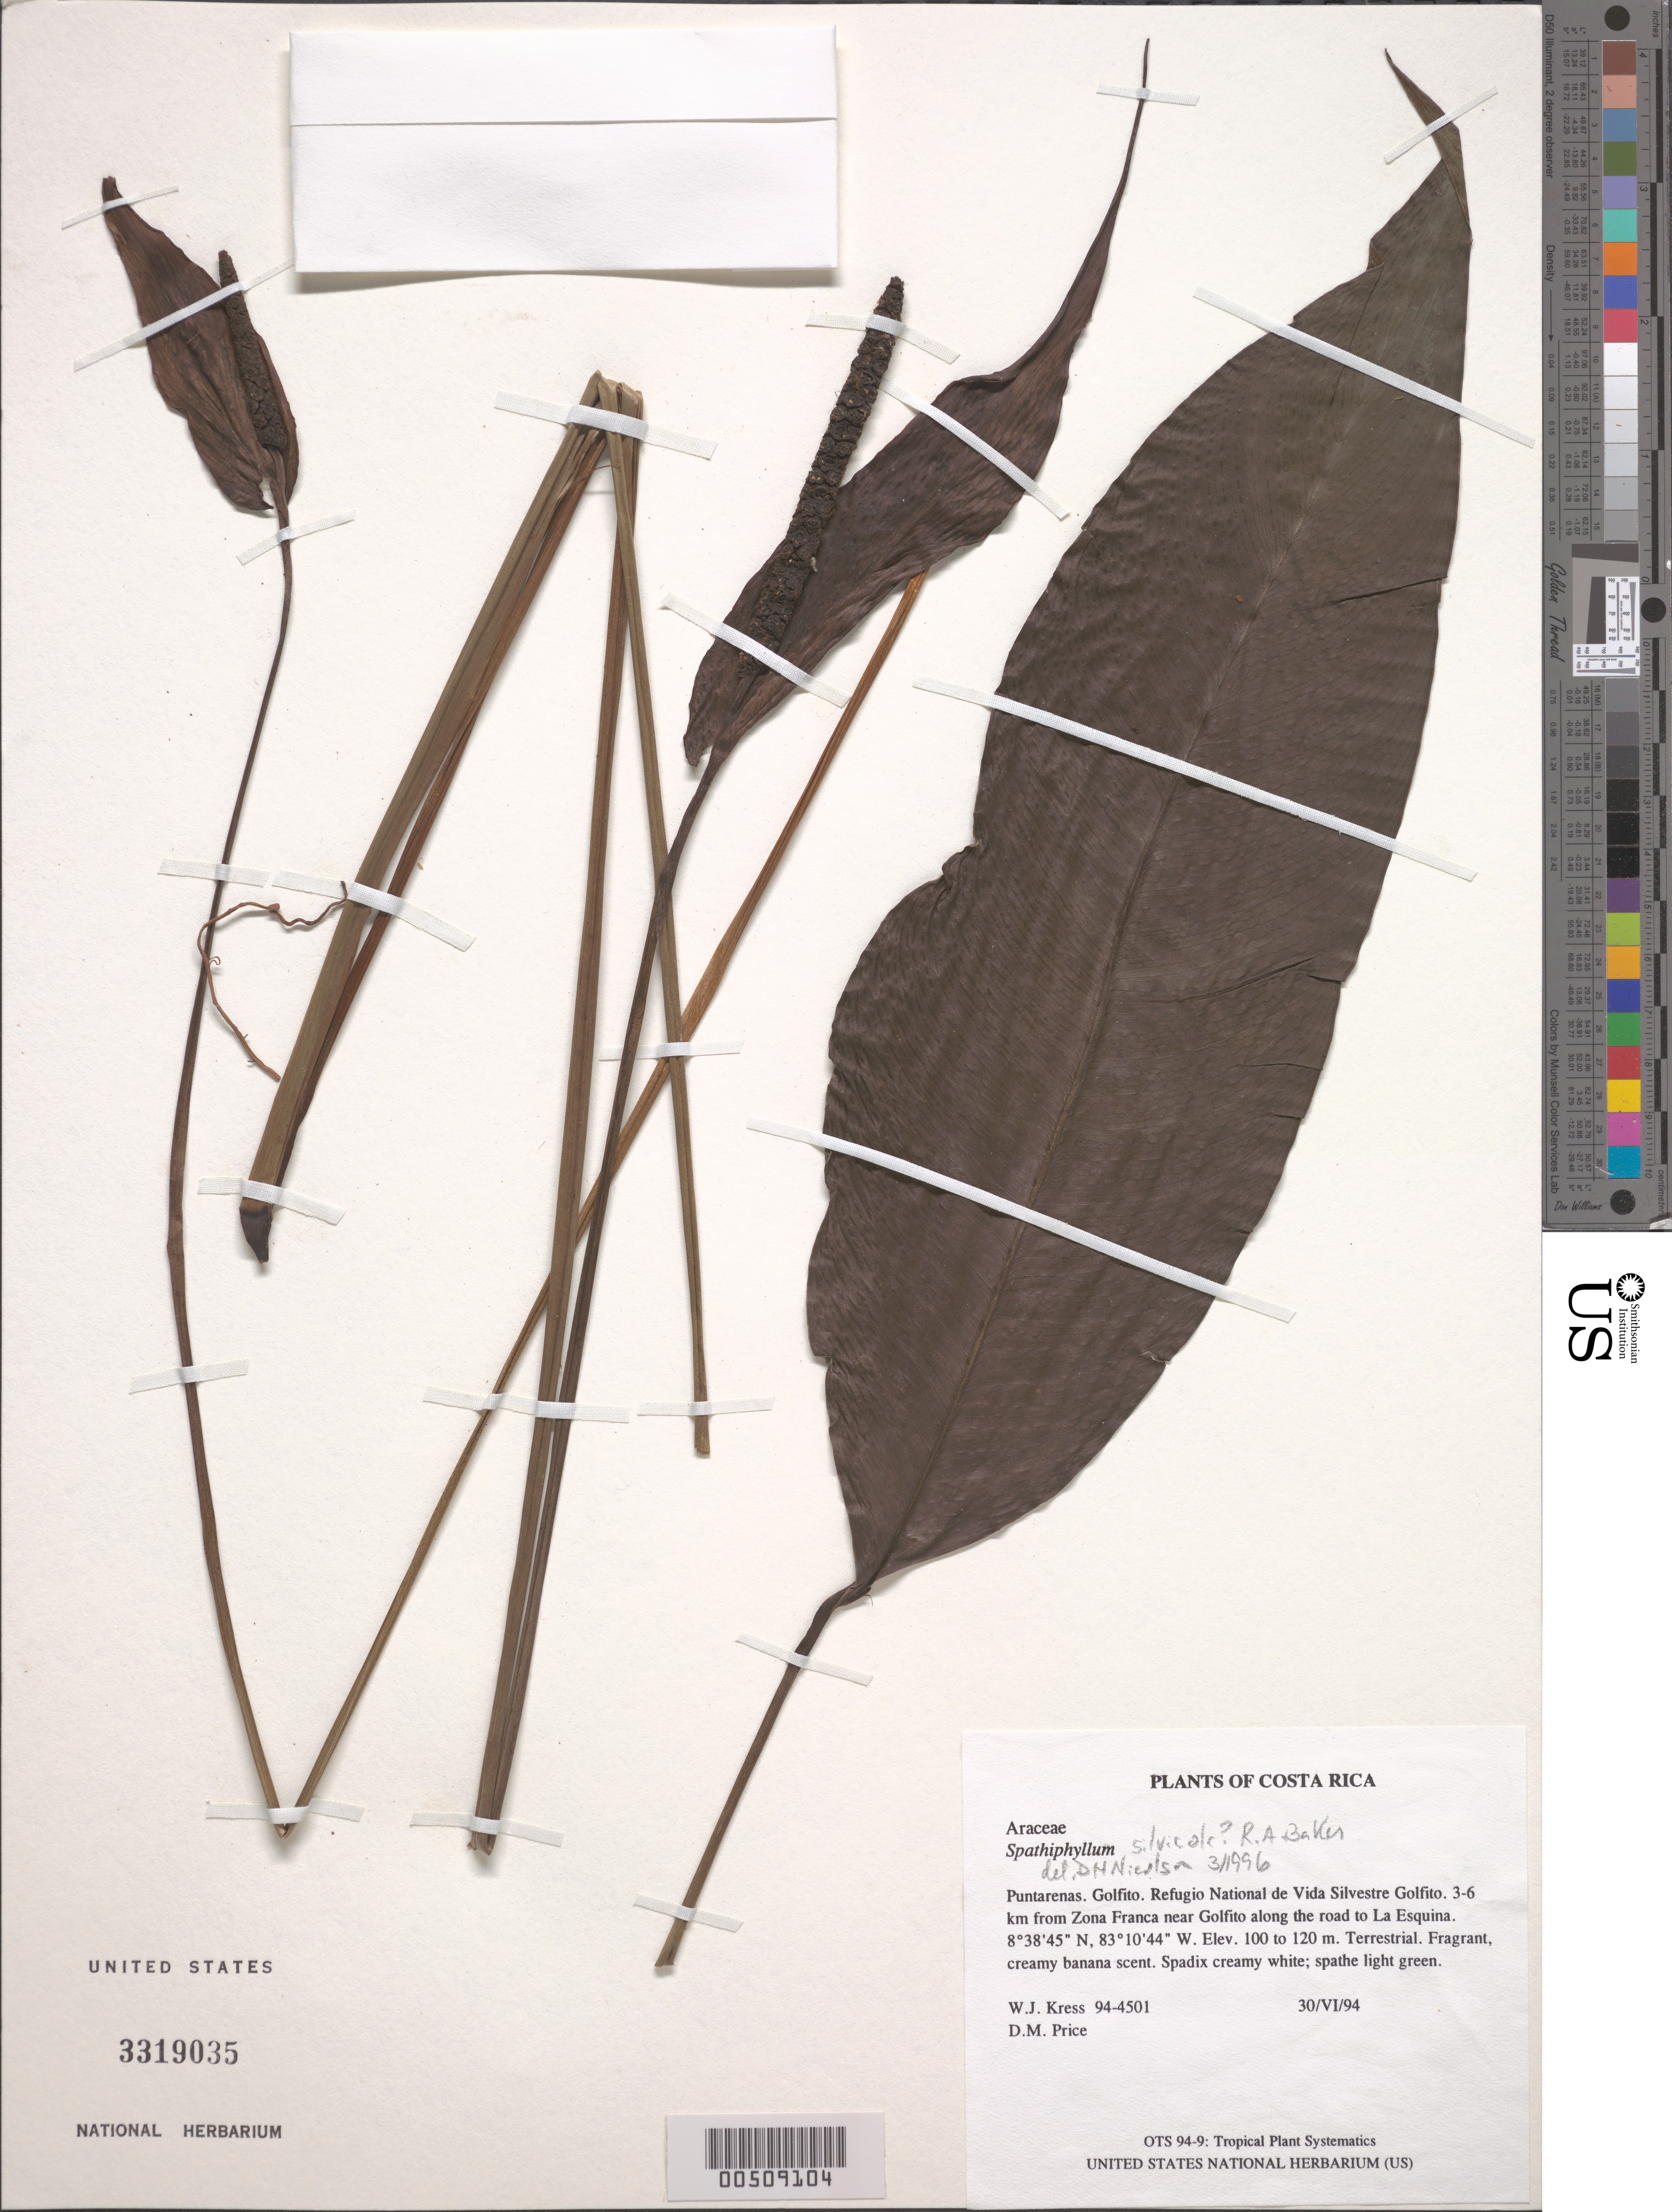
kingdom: Plantae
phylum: Tracheophyta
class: Liliopsida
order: Alismatales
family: Araceae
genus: Spathiphyllum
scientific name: Spathiphyllum silvicola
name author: R.A. Baker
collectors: W. J. Kress & D. M. Price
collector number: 94-4501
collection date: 1994-06-30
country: Costa Rica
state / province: Puntarenas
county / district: Golfito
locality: Refugio National de Vida Silvestre Golfito. 3-6 km from Zona Franca near Golfito along the road to La Esquina.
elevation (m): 100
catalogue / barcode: US 3319035